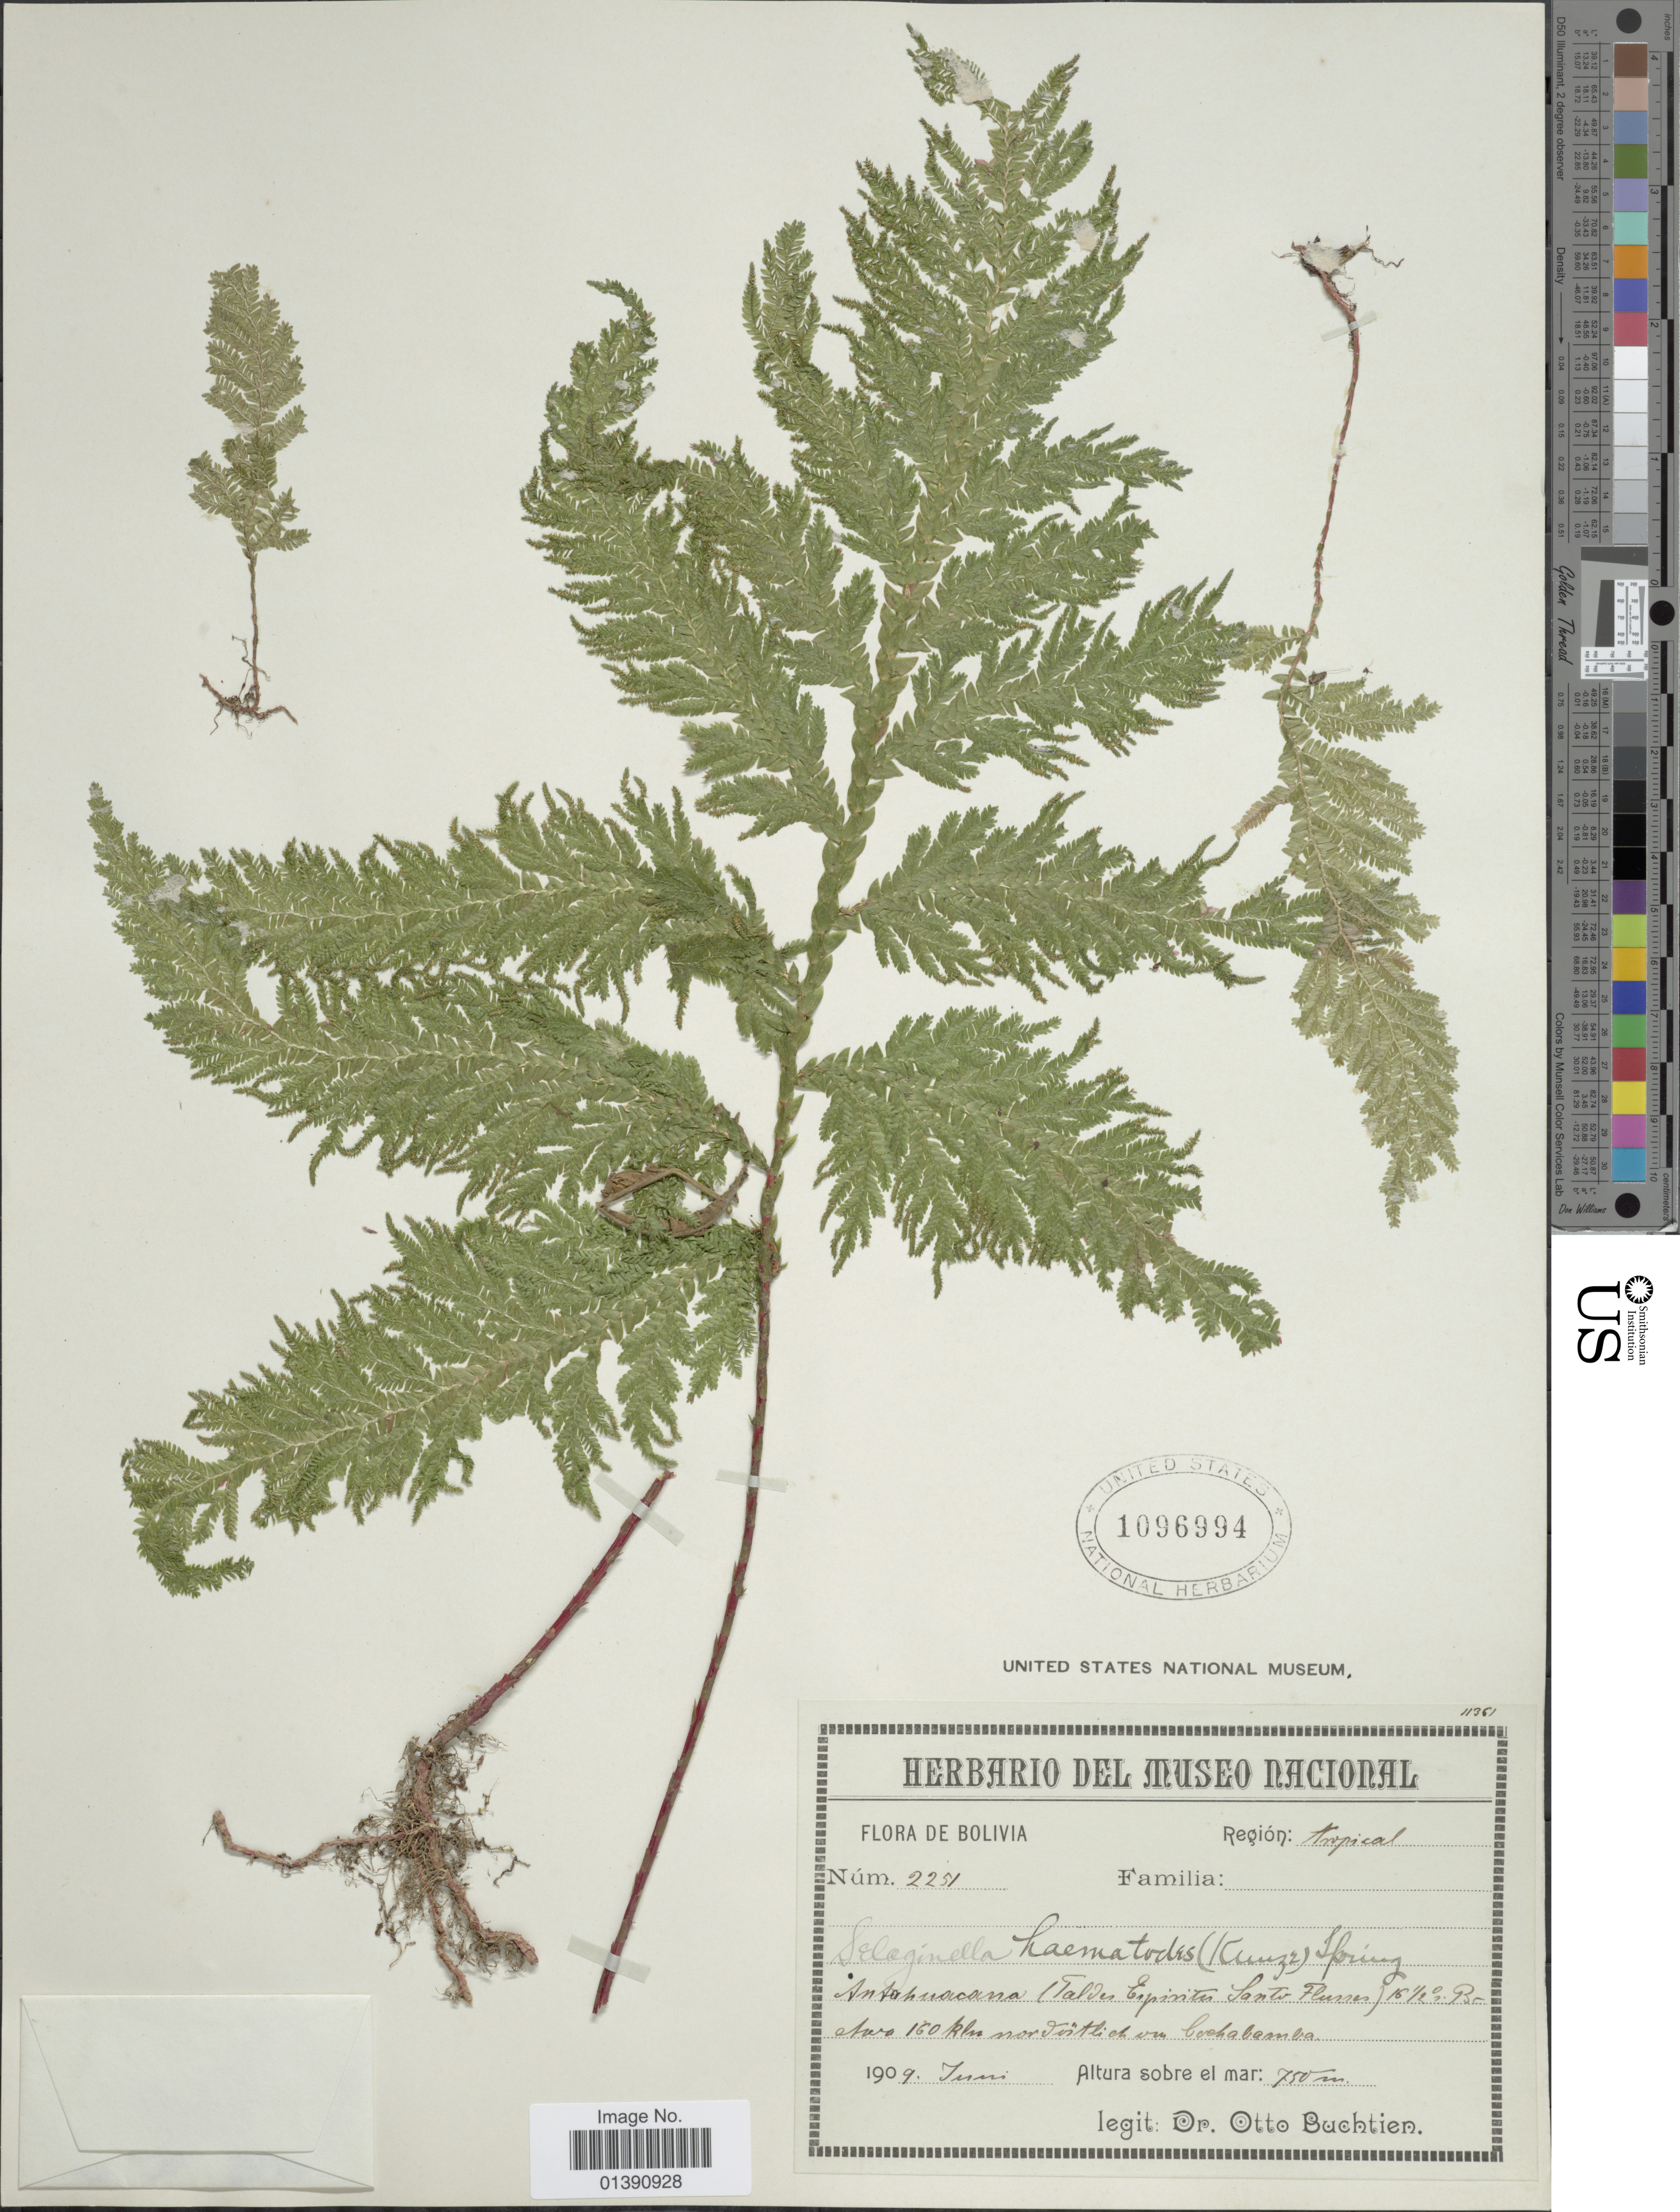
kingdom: Plantae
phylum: Tracheophyta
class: Lycopodiopsida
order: Selaginellales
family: Selaginellaceae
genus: Selaginella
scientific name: Selaginella haematodes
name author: (Kunze) Spring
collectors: O. Buchtien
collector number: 2251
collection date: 1909-06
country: Bolivia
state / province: Cochabamba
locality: Antahuaca (Tal der Espiritu Santo Flusses) 16 1/2°n. Br. etura 160 klm nordöstlich von Cochabamba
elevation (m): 750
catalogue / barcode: US 1096994